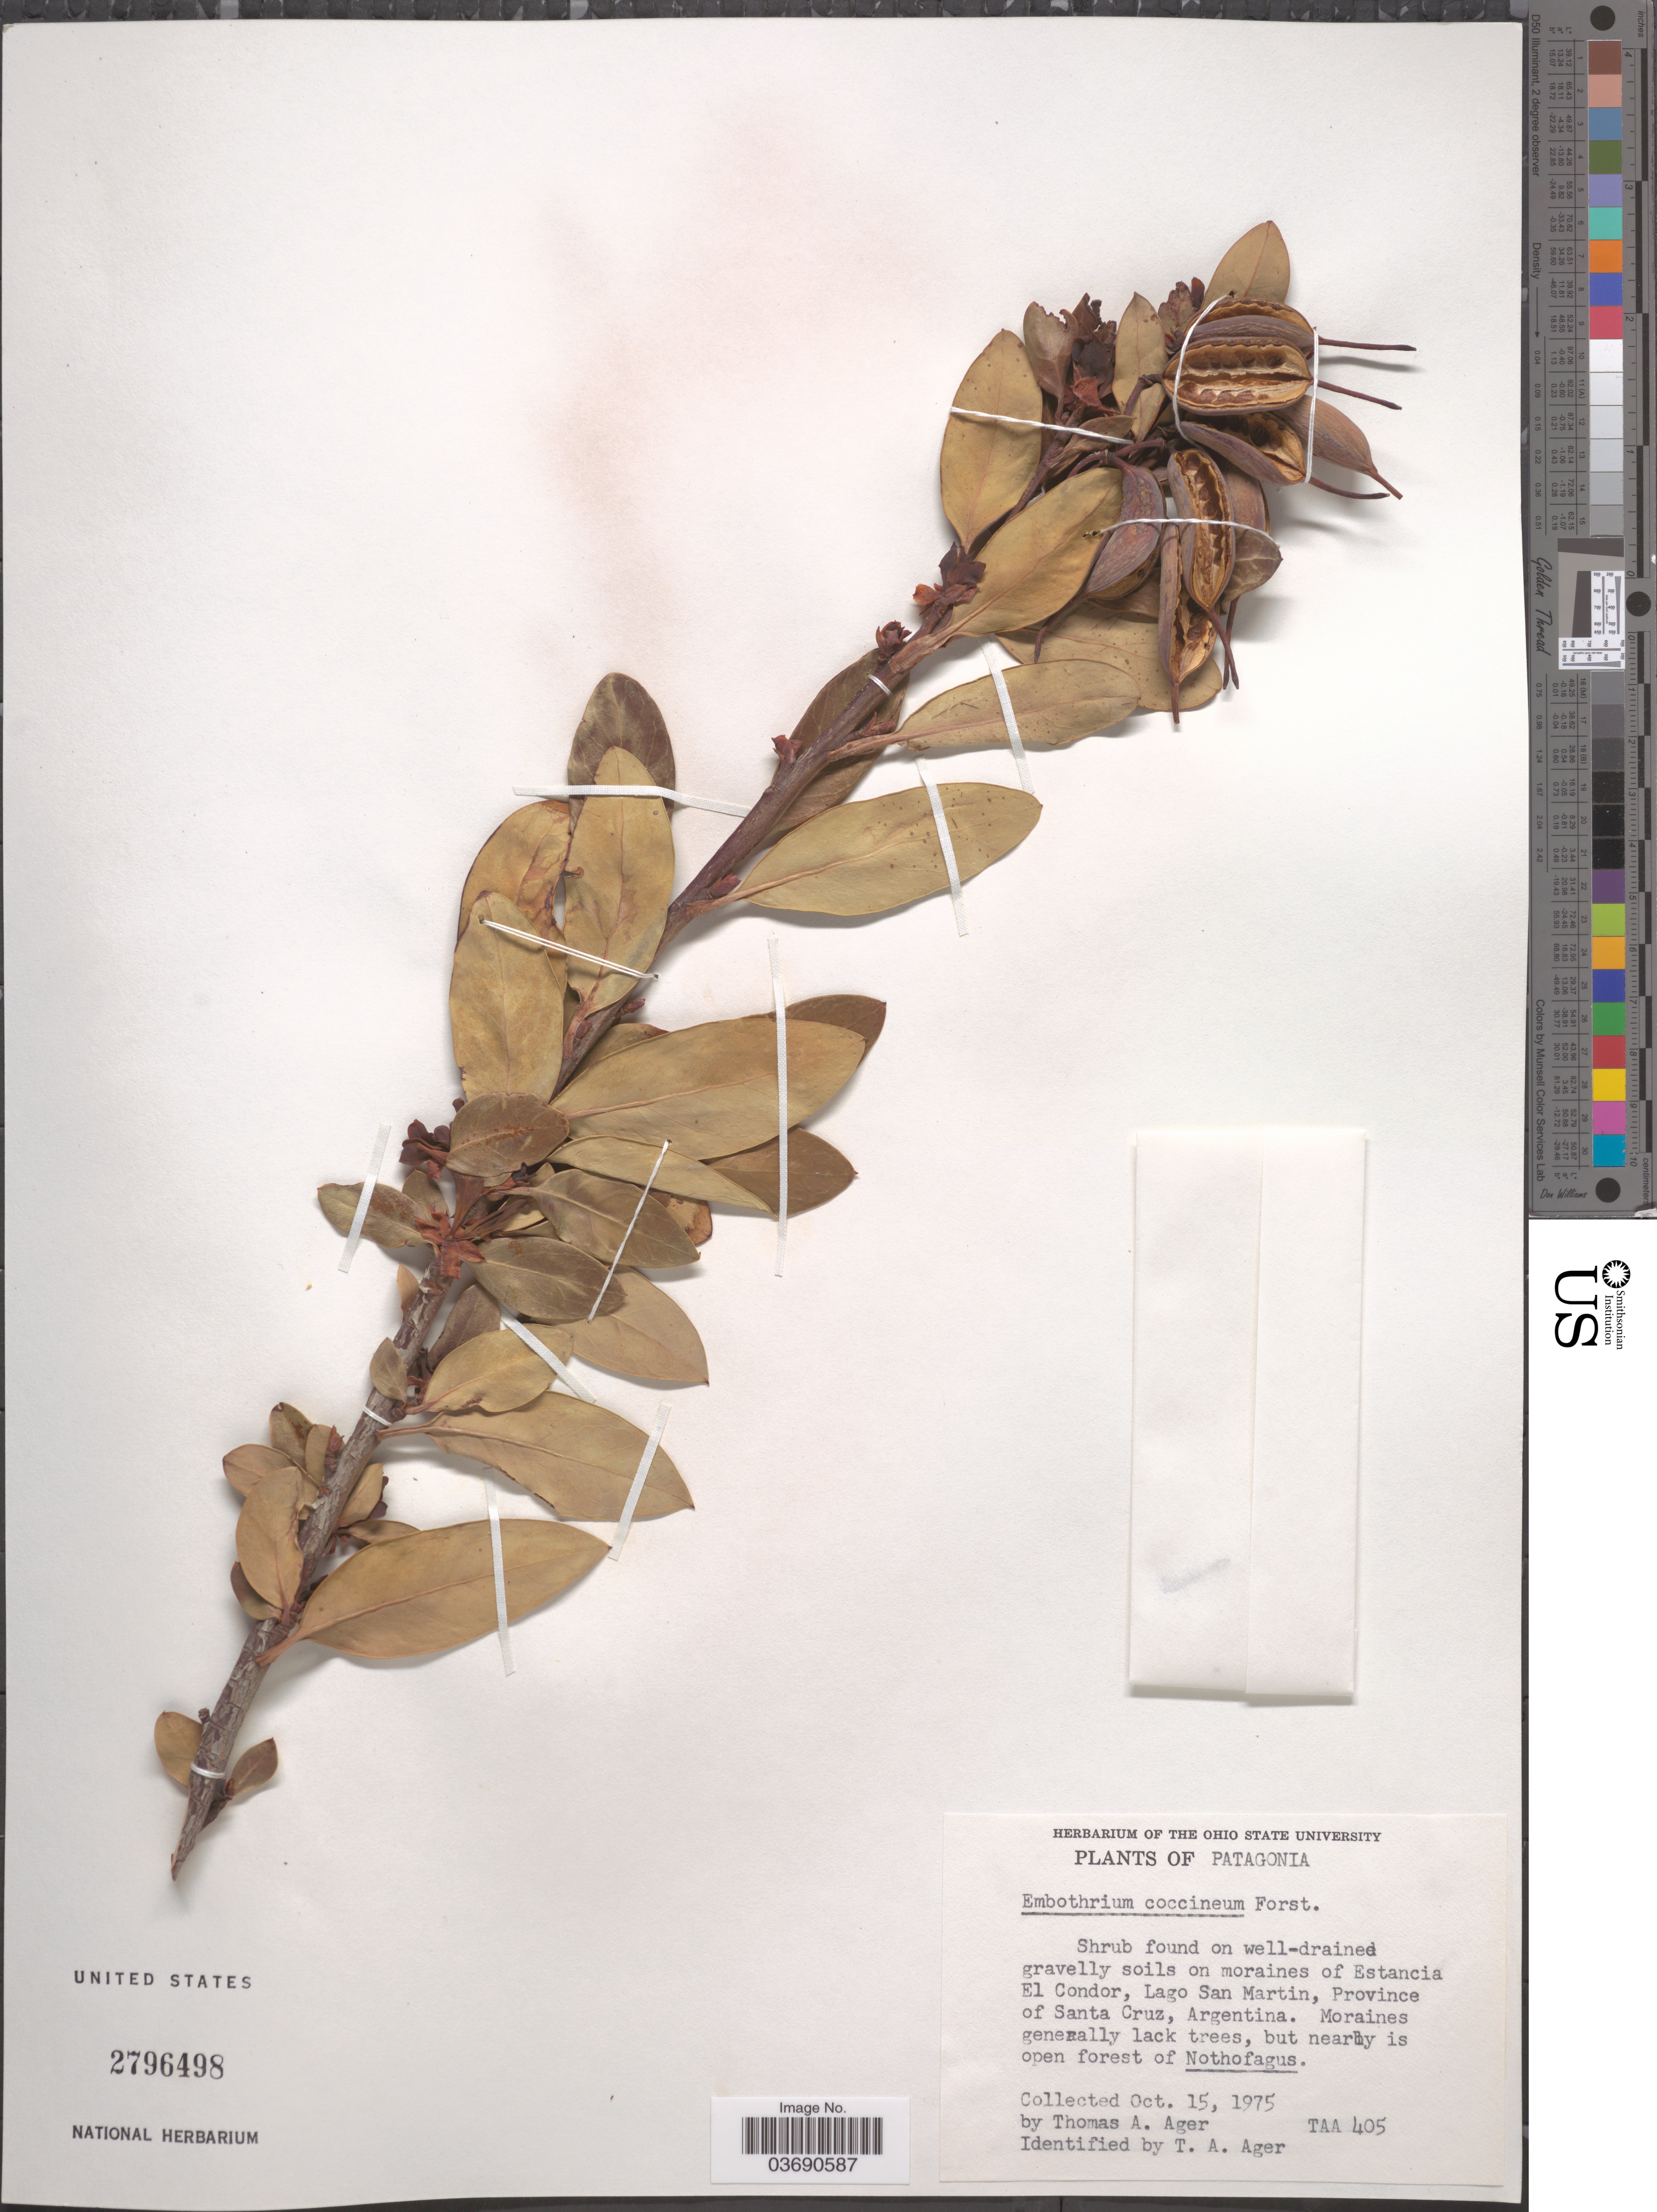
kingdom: Plantae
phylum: Tracheophyta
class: Magnoliopsida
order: Proteales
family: Proteaceae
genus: Embothrium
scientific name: Embothrium coccineum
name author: J.R. Forst. & G. Forst.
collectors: T. A. Ager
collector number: TAA 405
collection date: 1975-10-15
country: Argentina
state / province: Santa Cruz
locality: Patagonia. Estancia El Condor, Lago San Martin.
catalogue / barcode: US 2796498